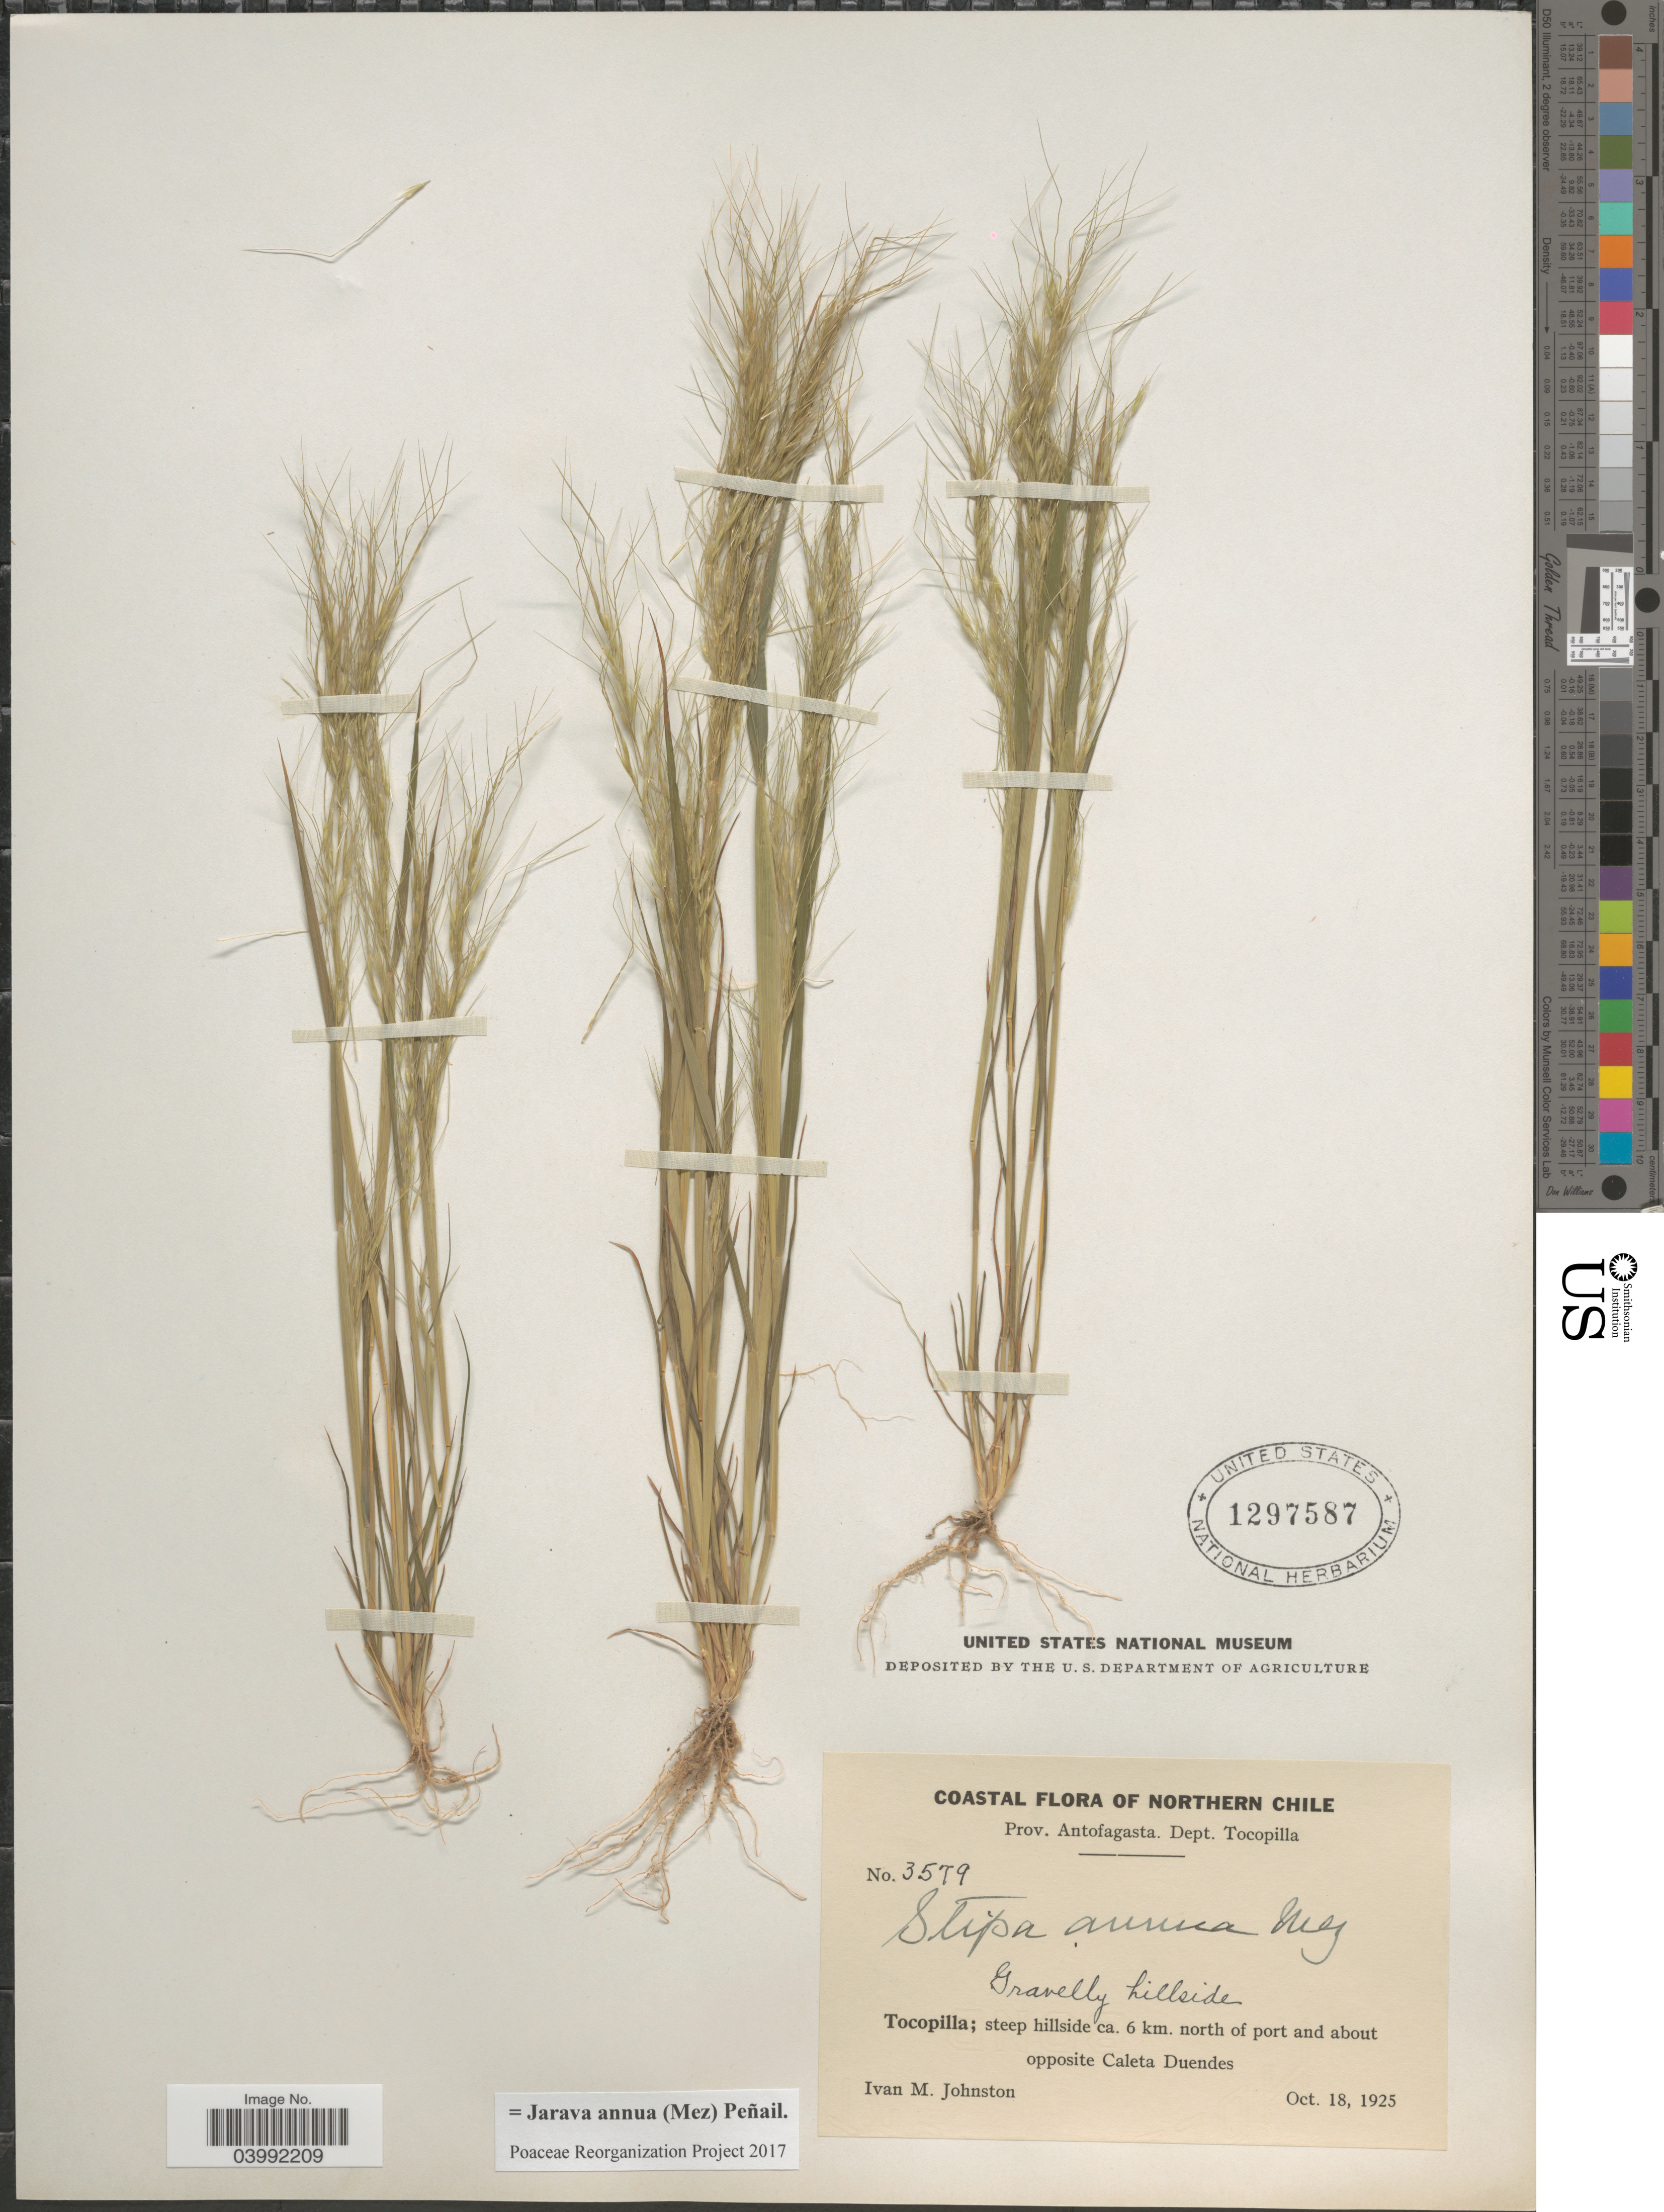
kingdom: Plantae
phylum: Tracheophyta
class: Liliopsida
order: Poales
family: Poaceae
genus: Jarava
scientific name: Jarava annua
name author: Mez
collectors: I.M. Johnston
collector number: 3579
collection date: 1925-10-18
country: Chile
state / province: Antofagasta (II)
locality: Northern Chile. Dept. Tocopilla. Tocopilla; steep hillside ca. 6 km. north of port and about opposite Caleta Duendes.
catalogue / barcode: US 1297587